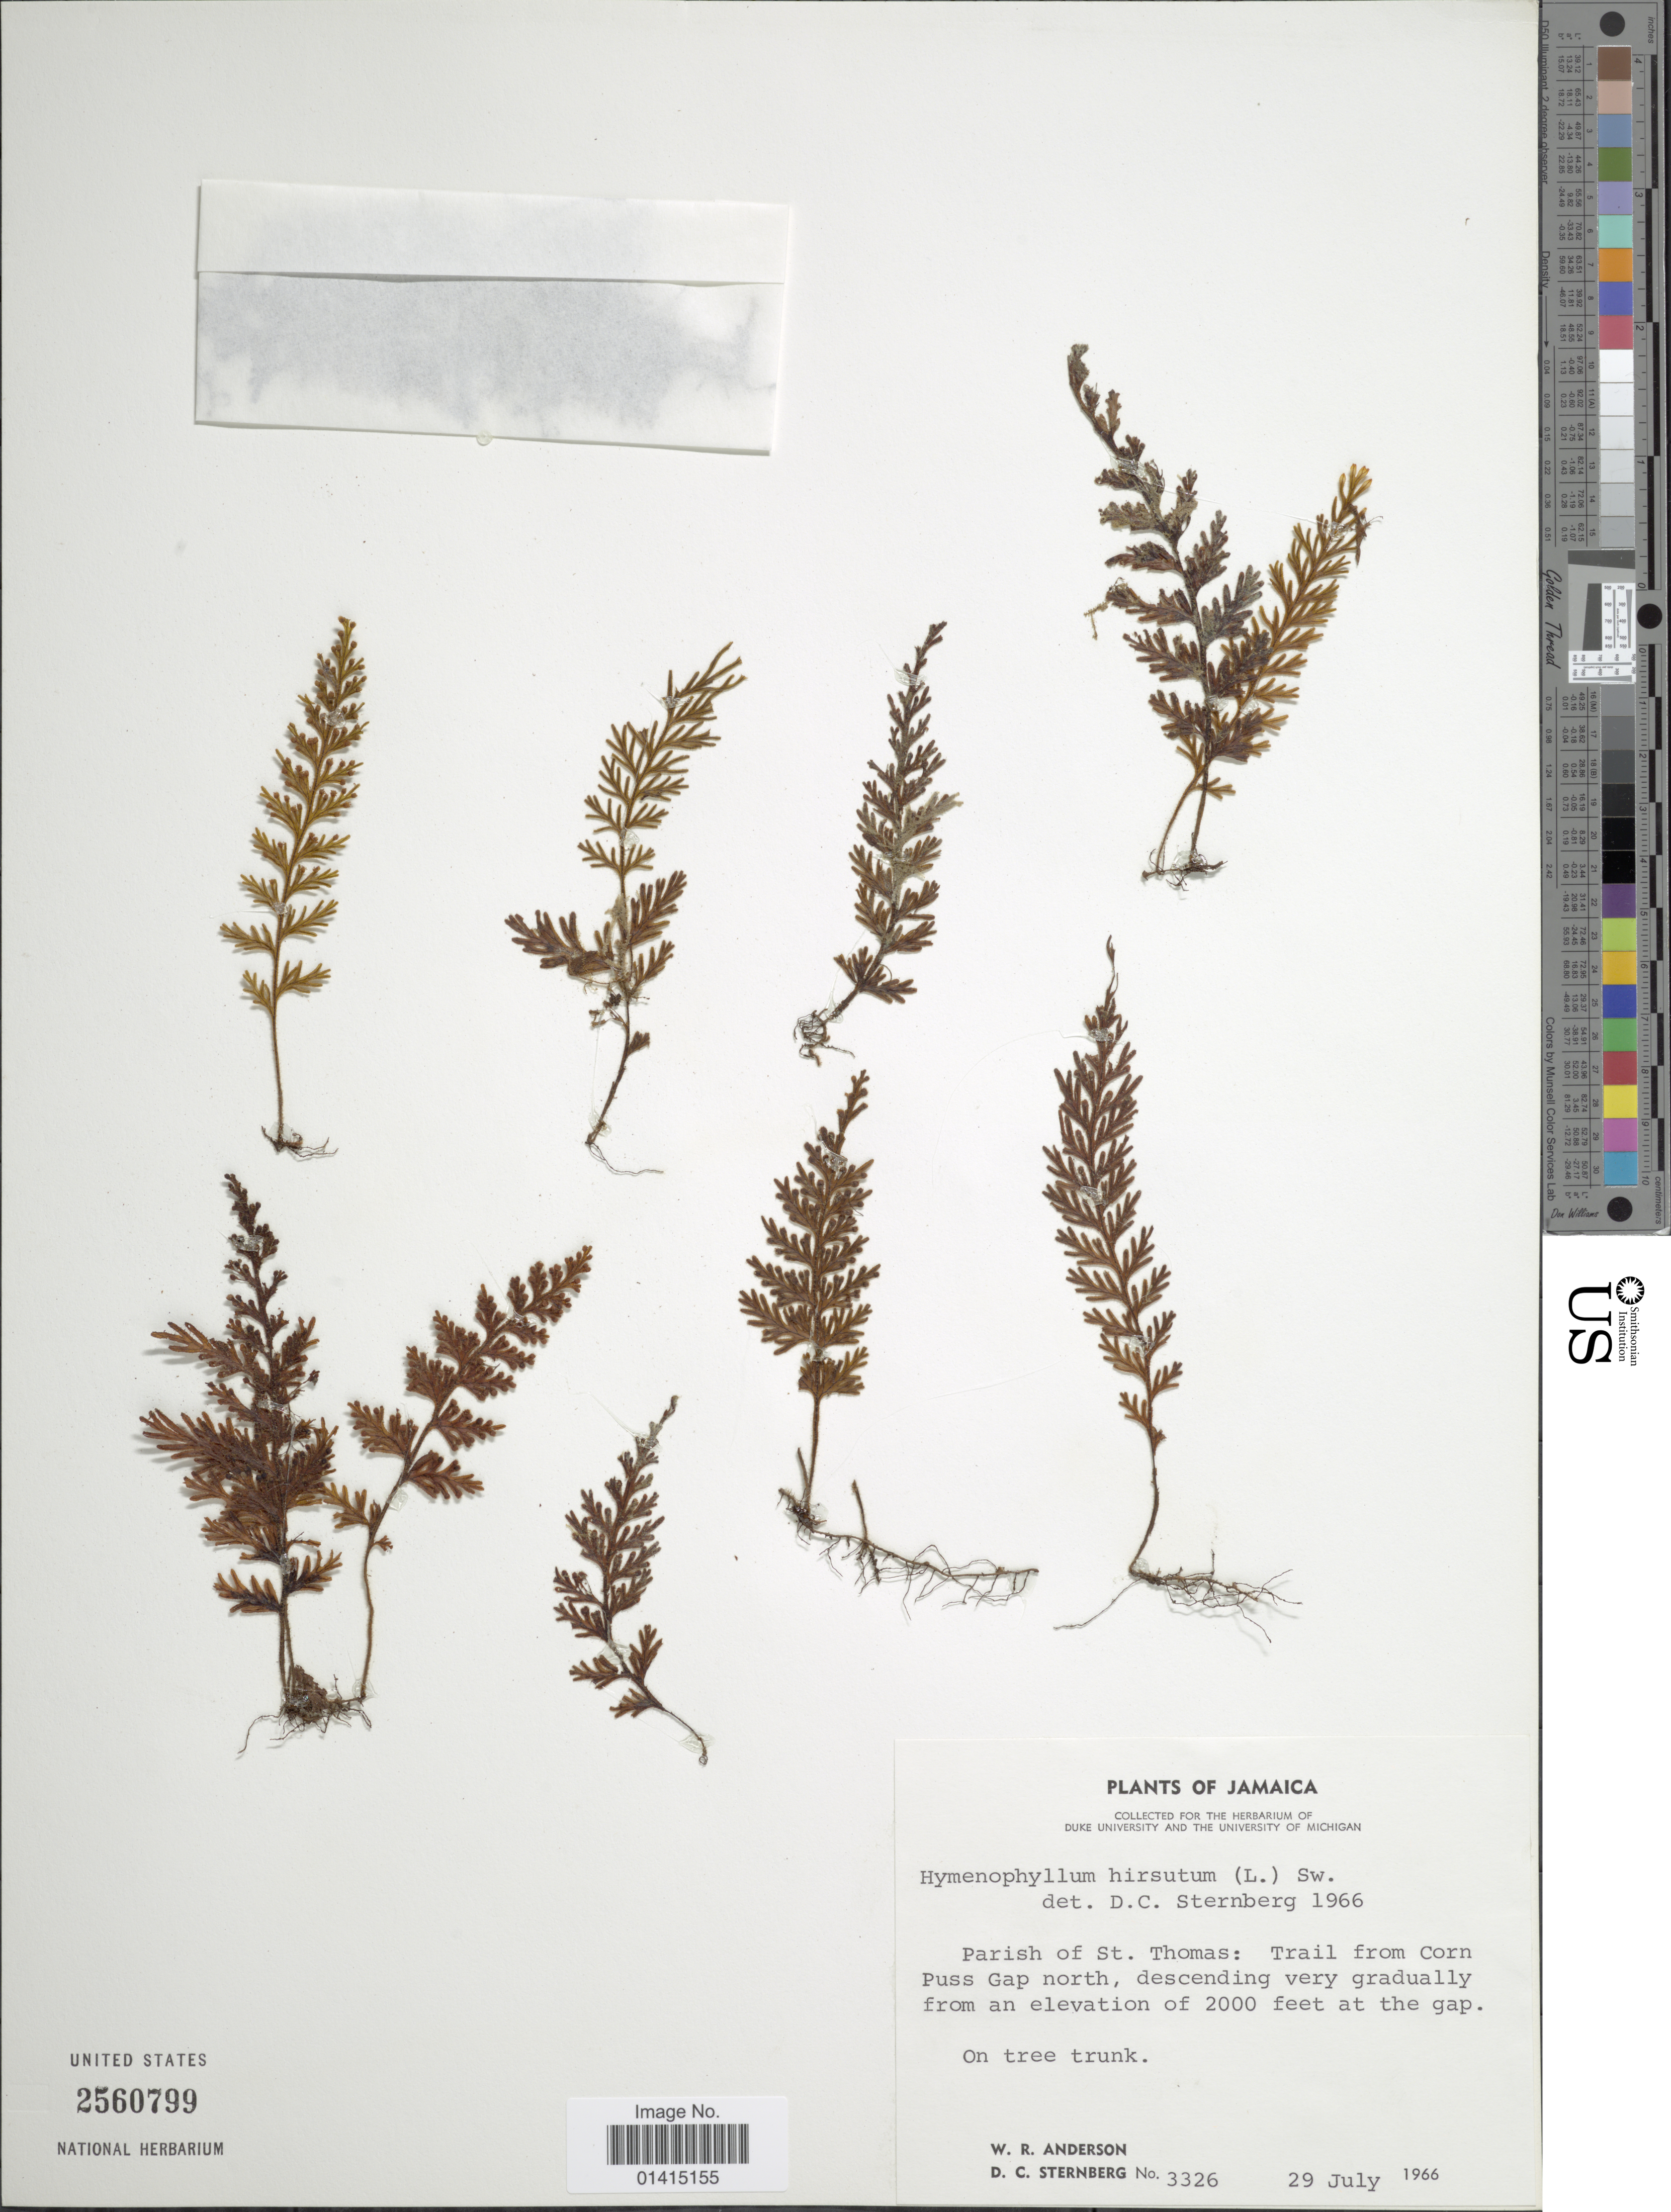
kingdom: Plantae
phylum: Tracheophyta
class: Polypodiopsida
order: Hymenophyllales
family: Hymenophyllaceae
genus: Hymenophyllum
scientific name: Hymenophyllum hirsutum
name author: (L.) Sw.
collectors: W. Anderson & D. Sternberg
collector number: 3326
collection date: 1966-07-29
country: Jamaica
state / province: Saint Thomas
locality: Parish of St. Thomas: trail from Corn Puss Gap North, descending very gradually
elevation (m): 610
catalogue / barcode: US 2560799